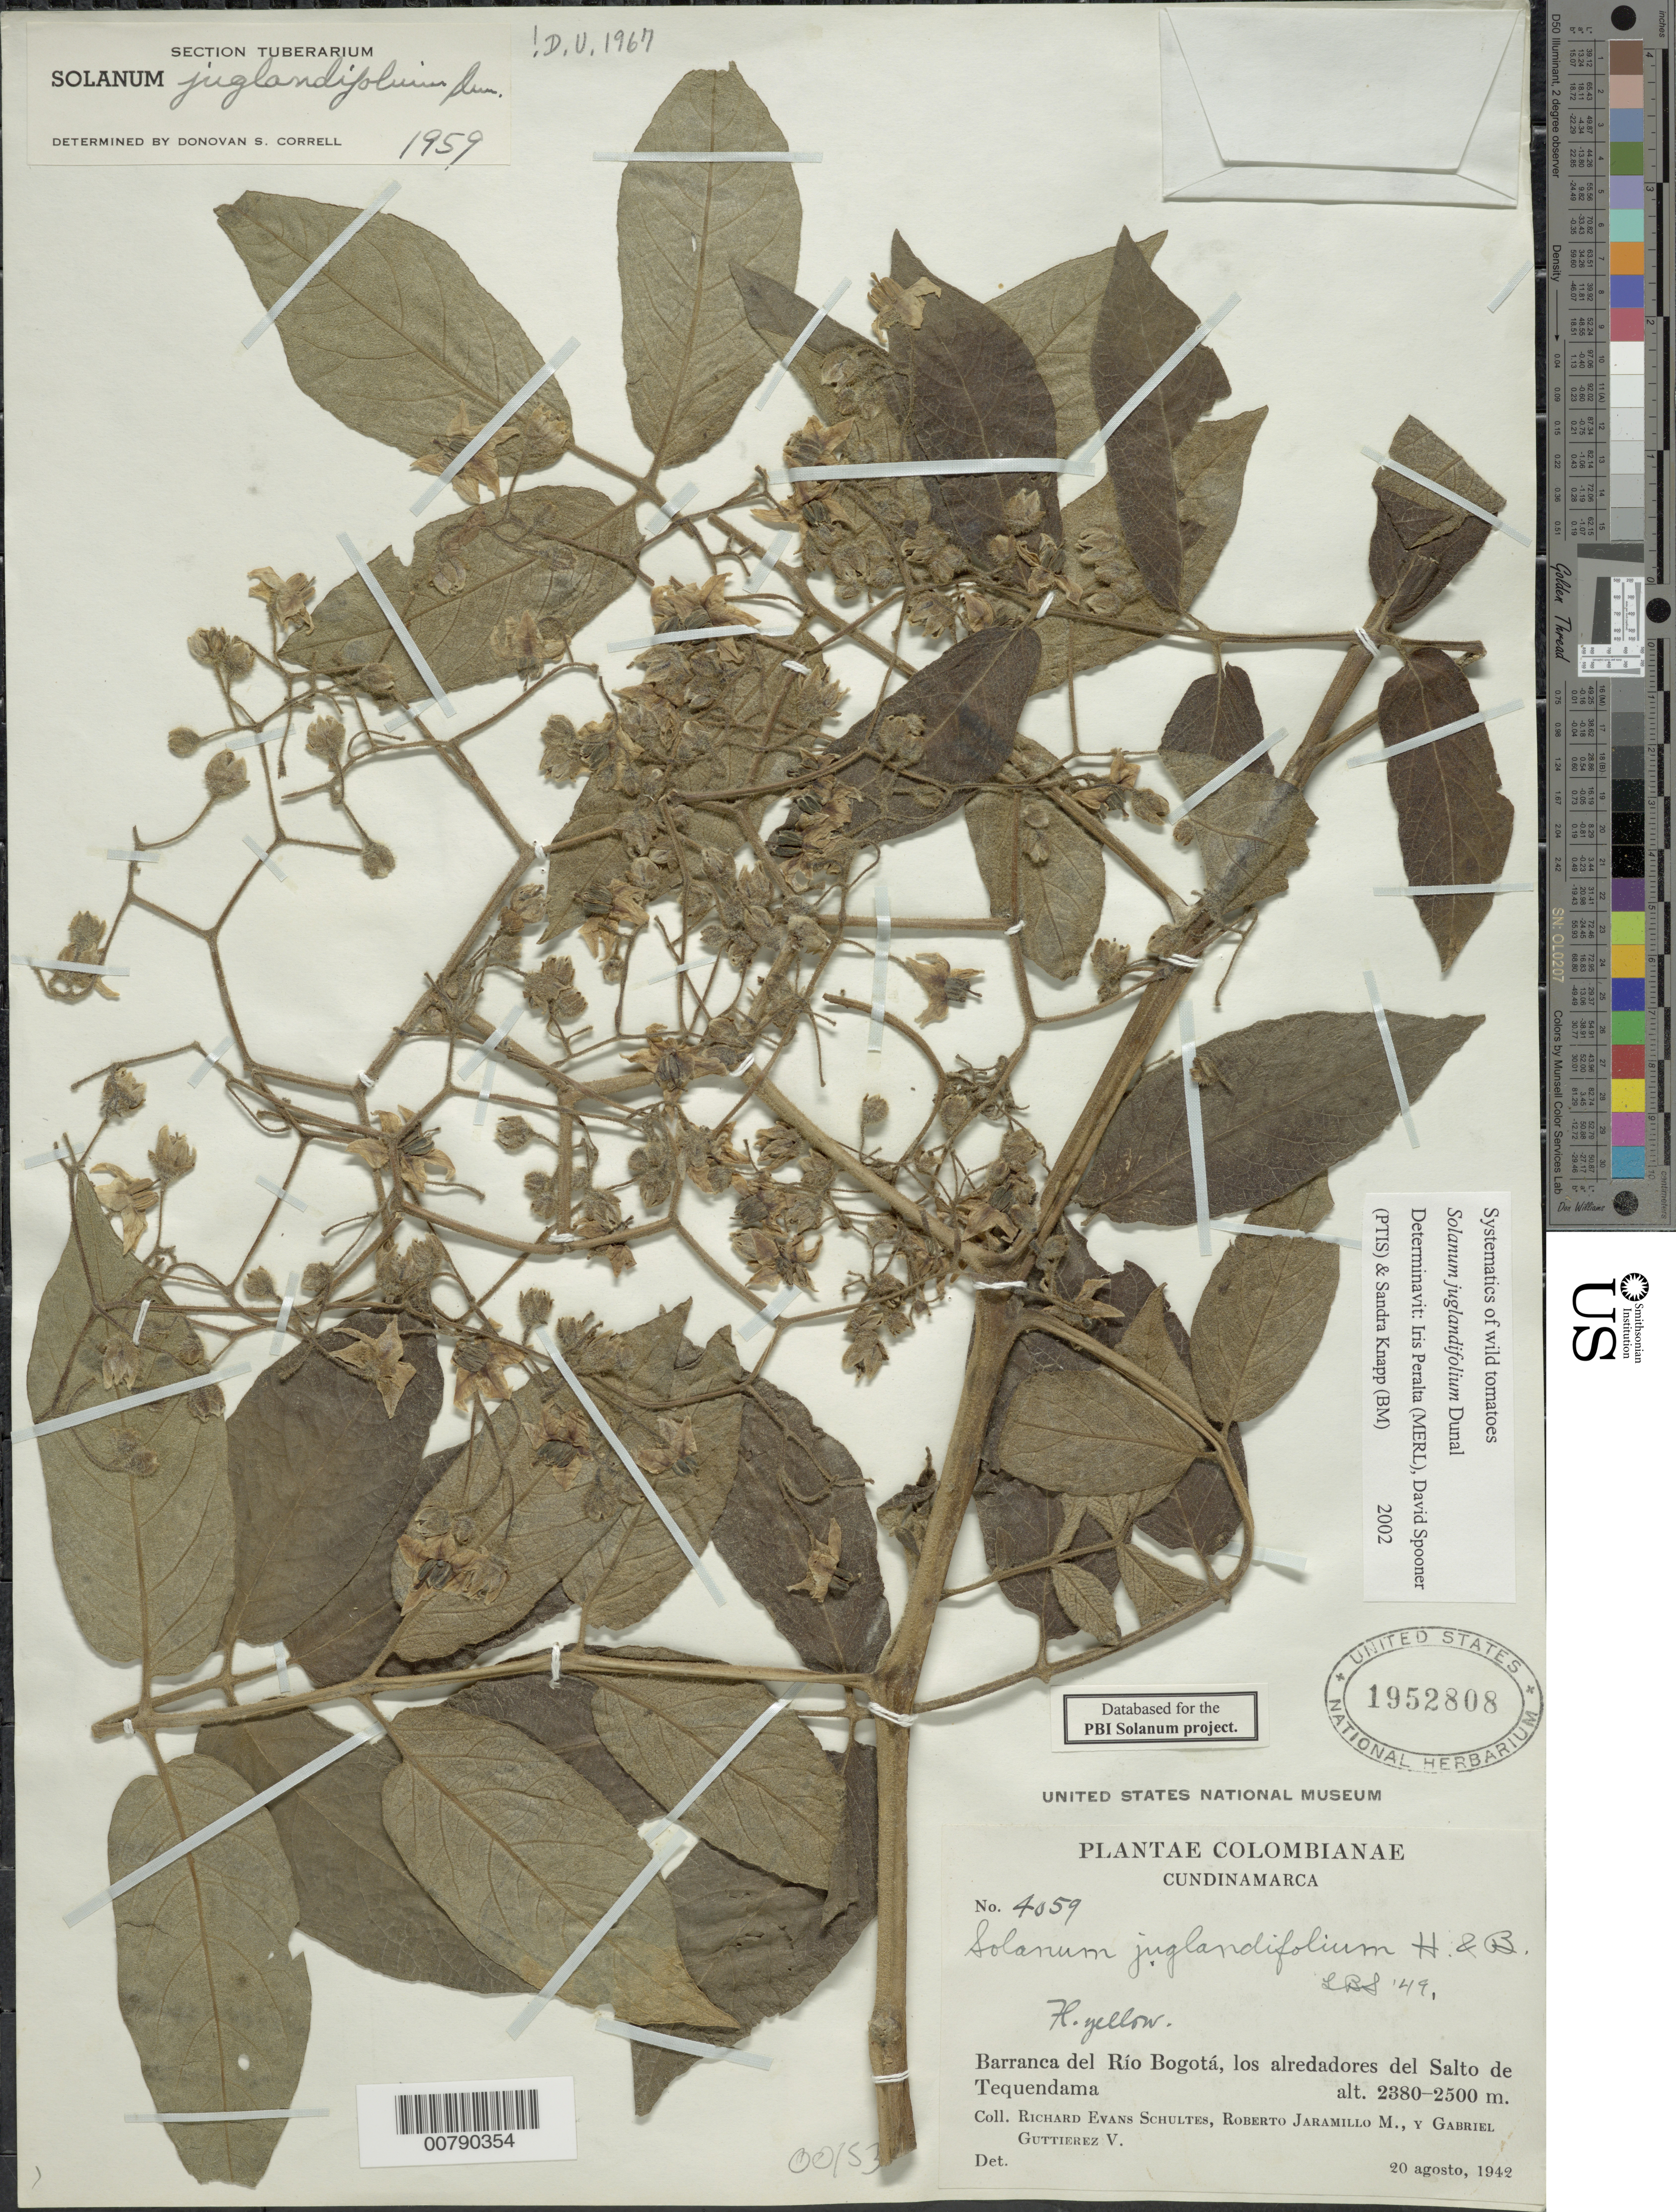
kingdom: Plantae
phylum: Tracheophyta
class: Magnoliopsida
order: Solanales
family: Solanaceae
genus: Solanum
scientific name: Solanum juglandifolium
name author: Dunal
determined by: Peralta, Iris E.; Knapp, S. D.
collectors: R. E. Schultes, R. Jaramillo M. & G. Gutiérrez V.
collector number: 4059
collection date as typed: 20 Aug 1942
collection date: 1942-08-20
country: Colombia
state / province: Cundinamarca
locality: barranca del Río Bogotá, los alrededores del Slato de Tequendama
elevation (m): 2380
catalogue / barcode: US 1952808